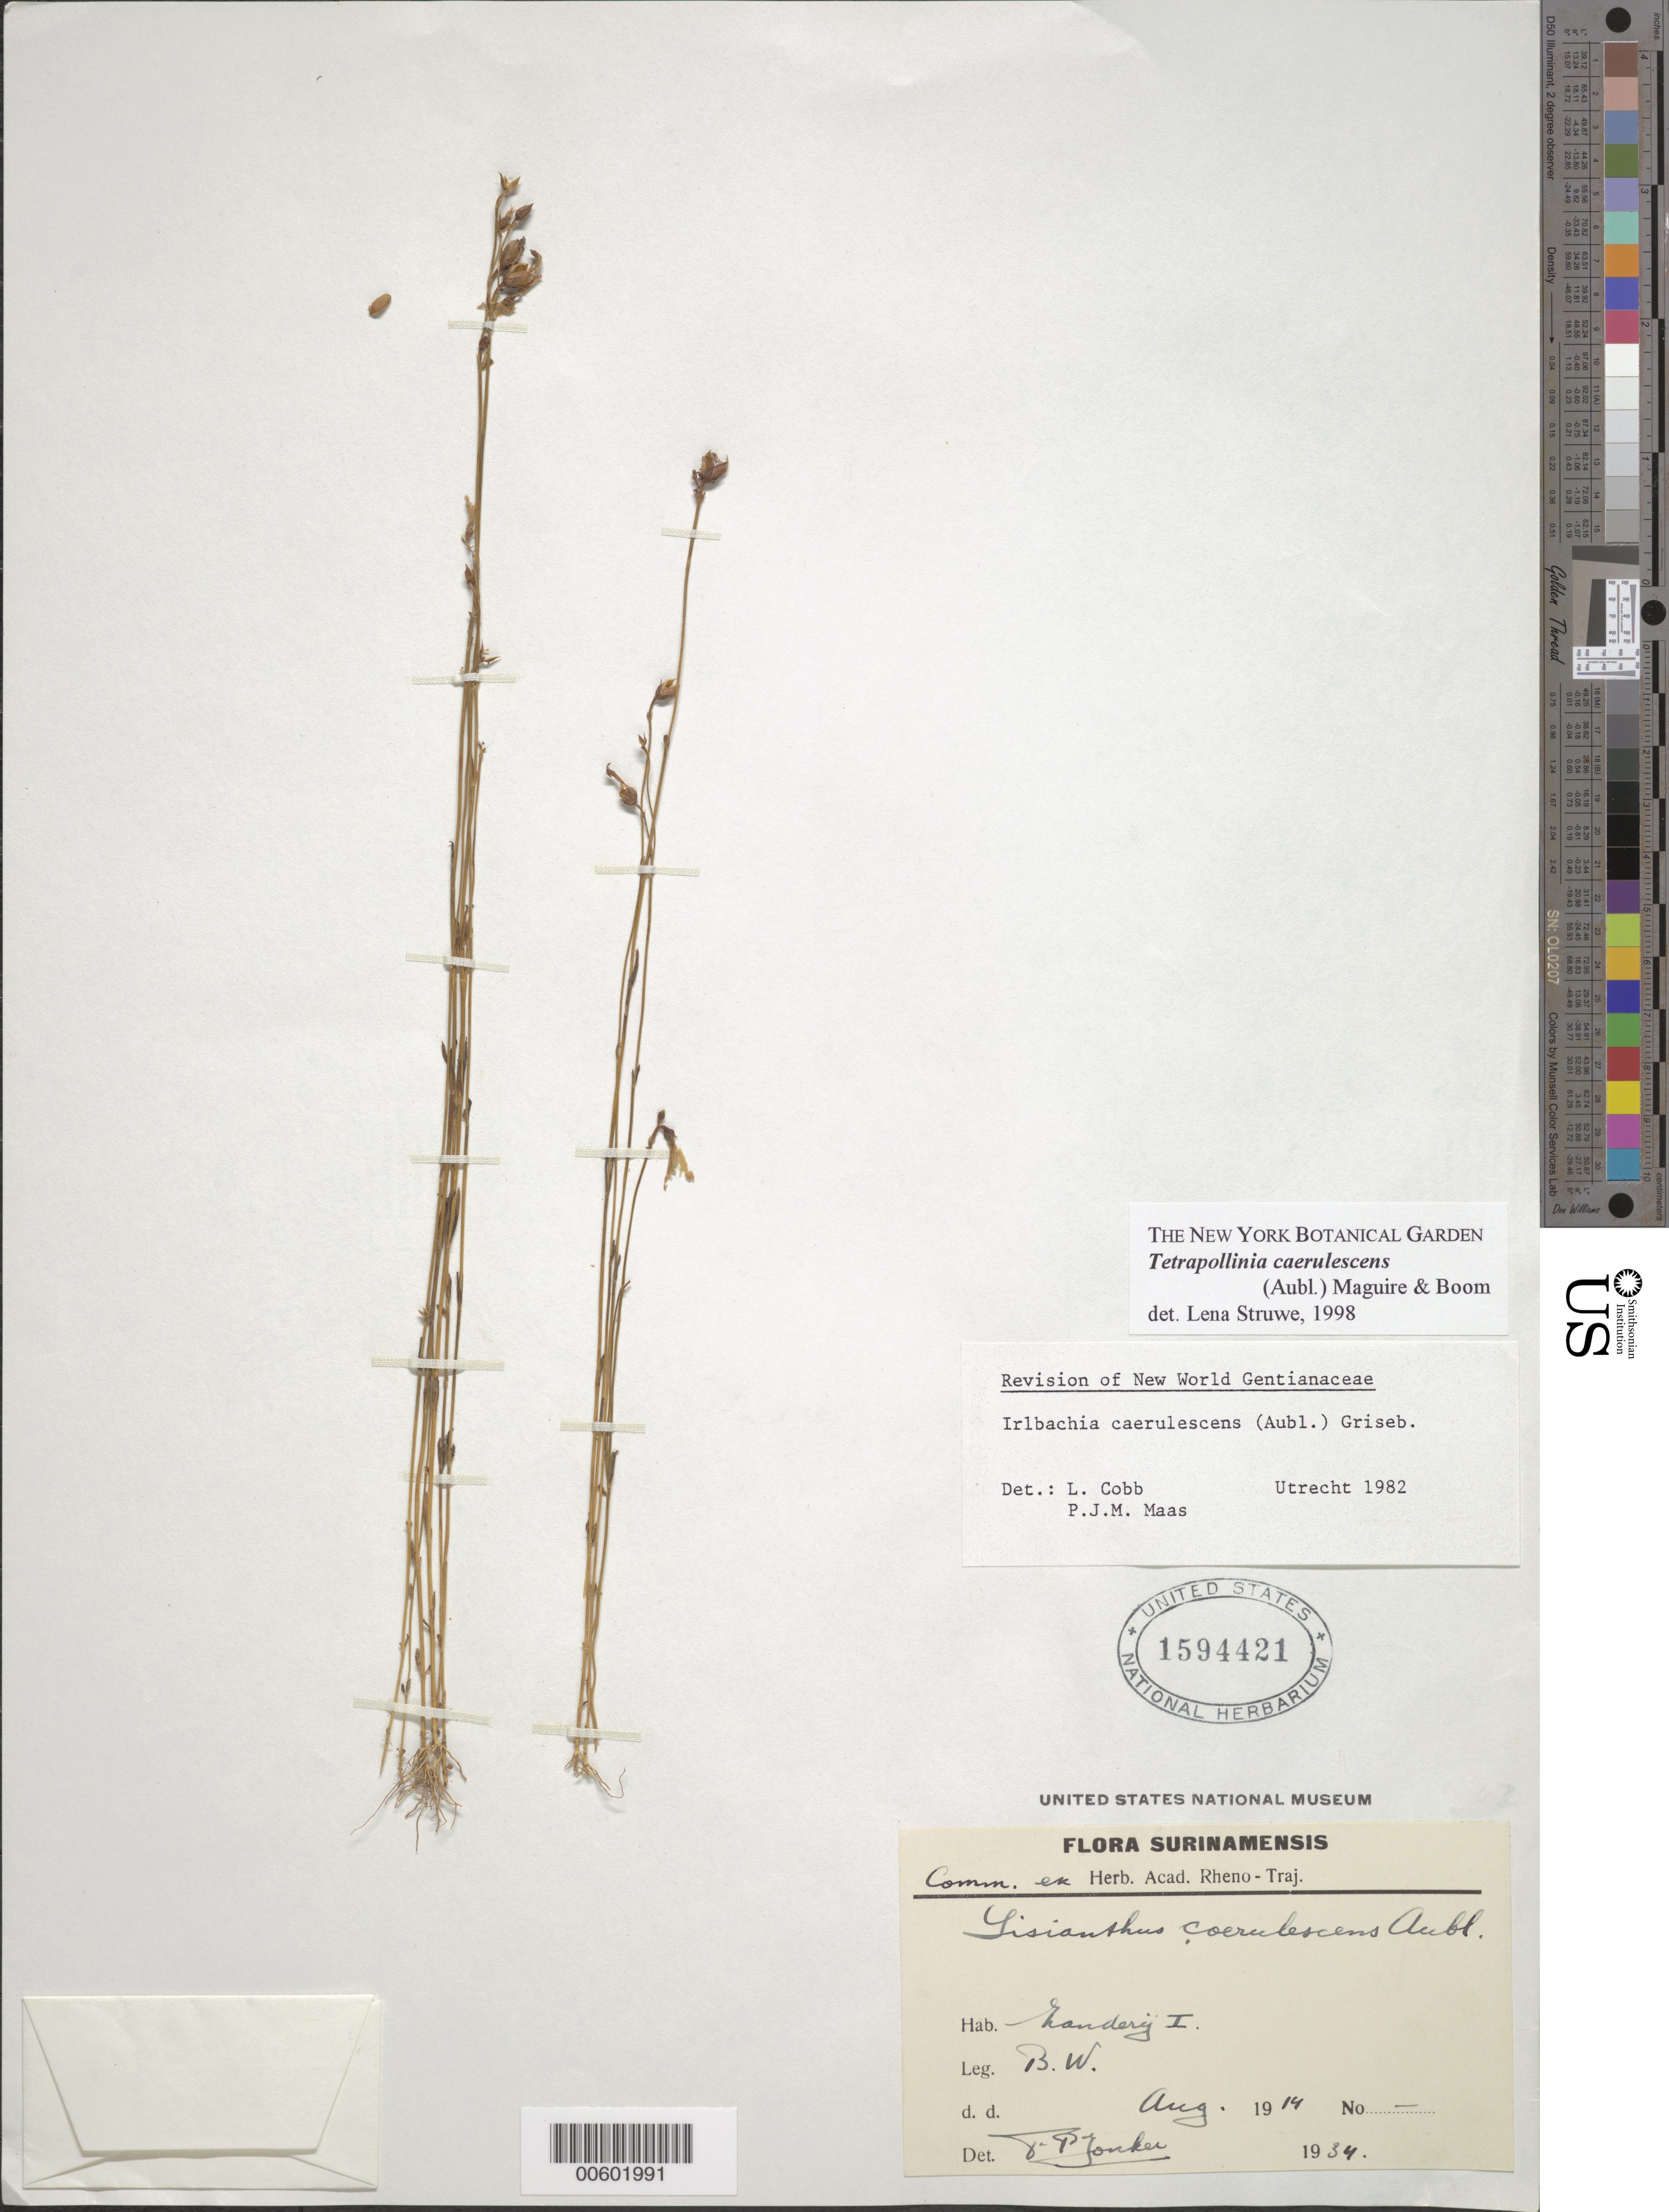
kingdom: Plantae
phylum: Tracheophyta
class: Magnoliopsida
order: Gentianales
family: Gentianaceae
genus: Tetrapollinia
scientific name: Tetrapollinia caerulescens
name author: (Aubl.) Maguire & B.M. Boom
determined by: Struwe, L.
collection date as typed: Aug-14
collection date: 1914-08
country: Suriname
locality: Zanderij I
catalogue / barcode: US 1594421